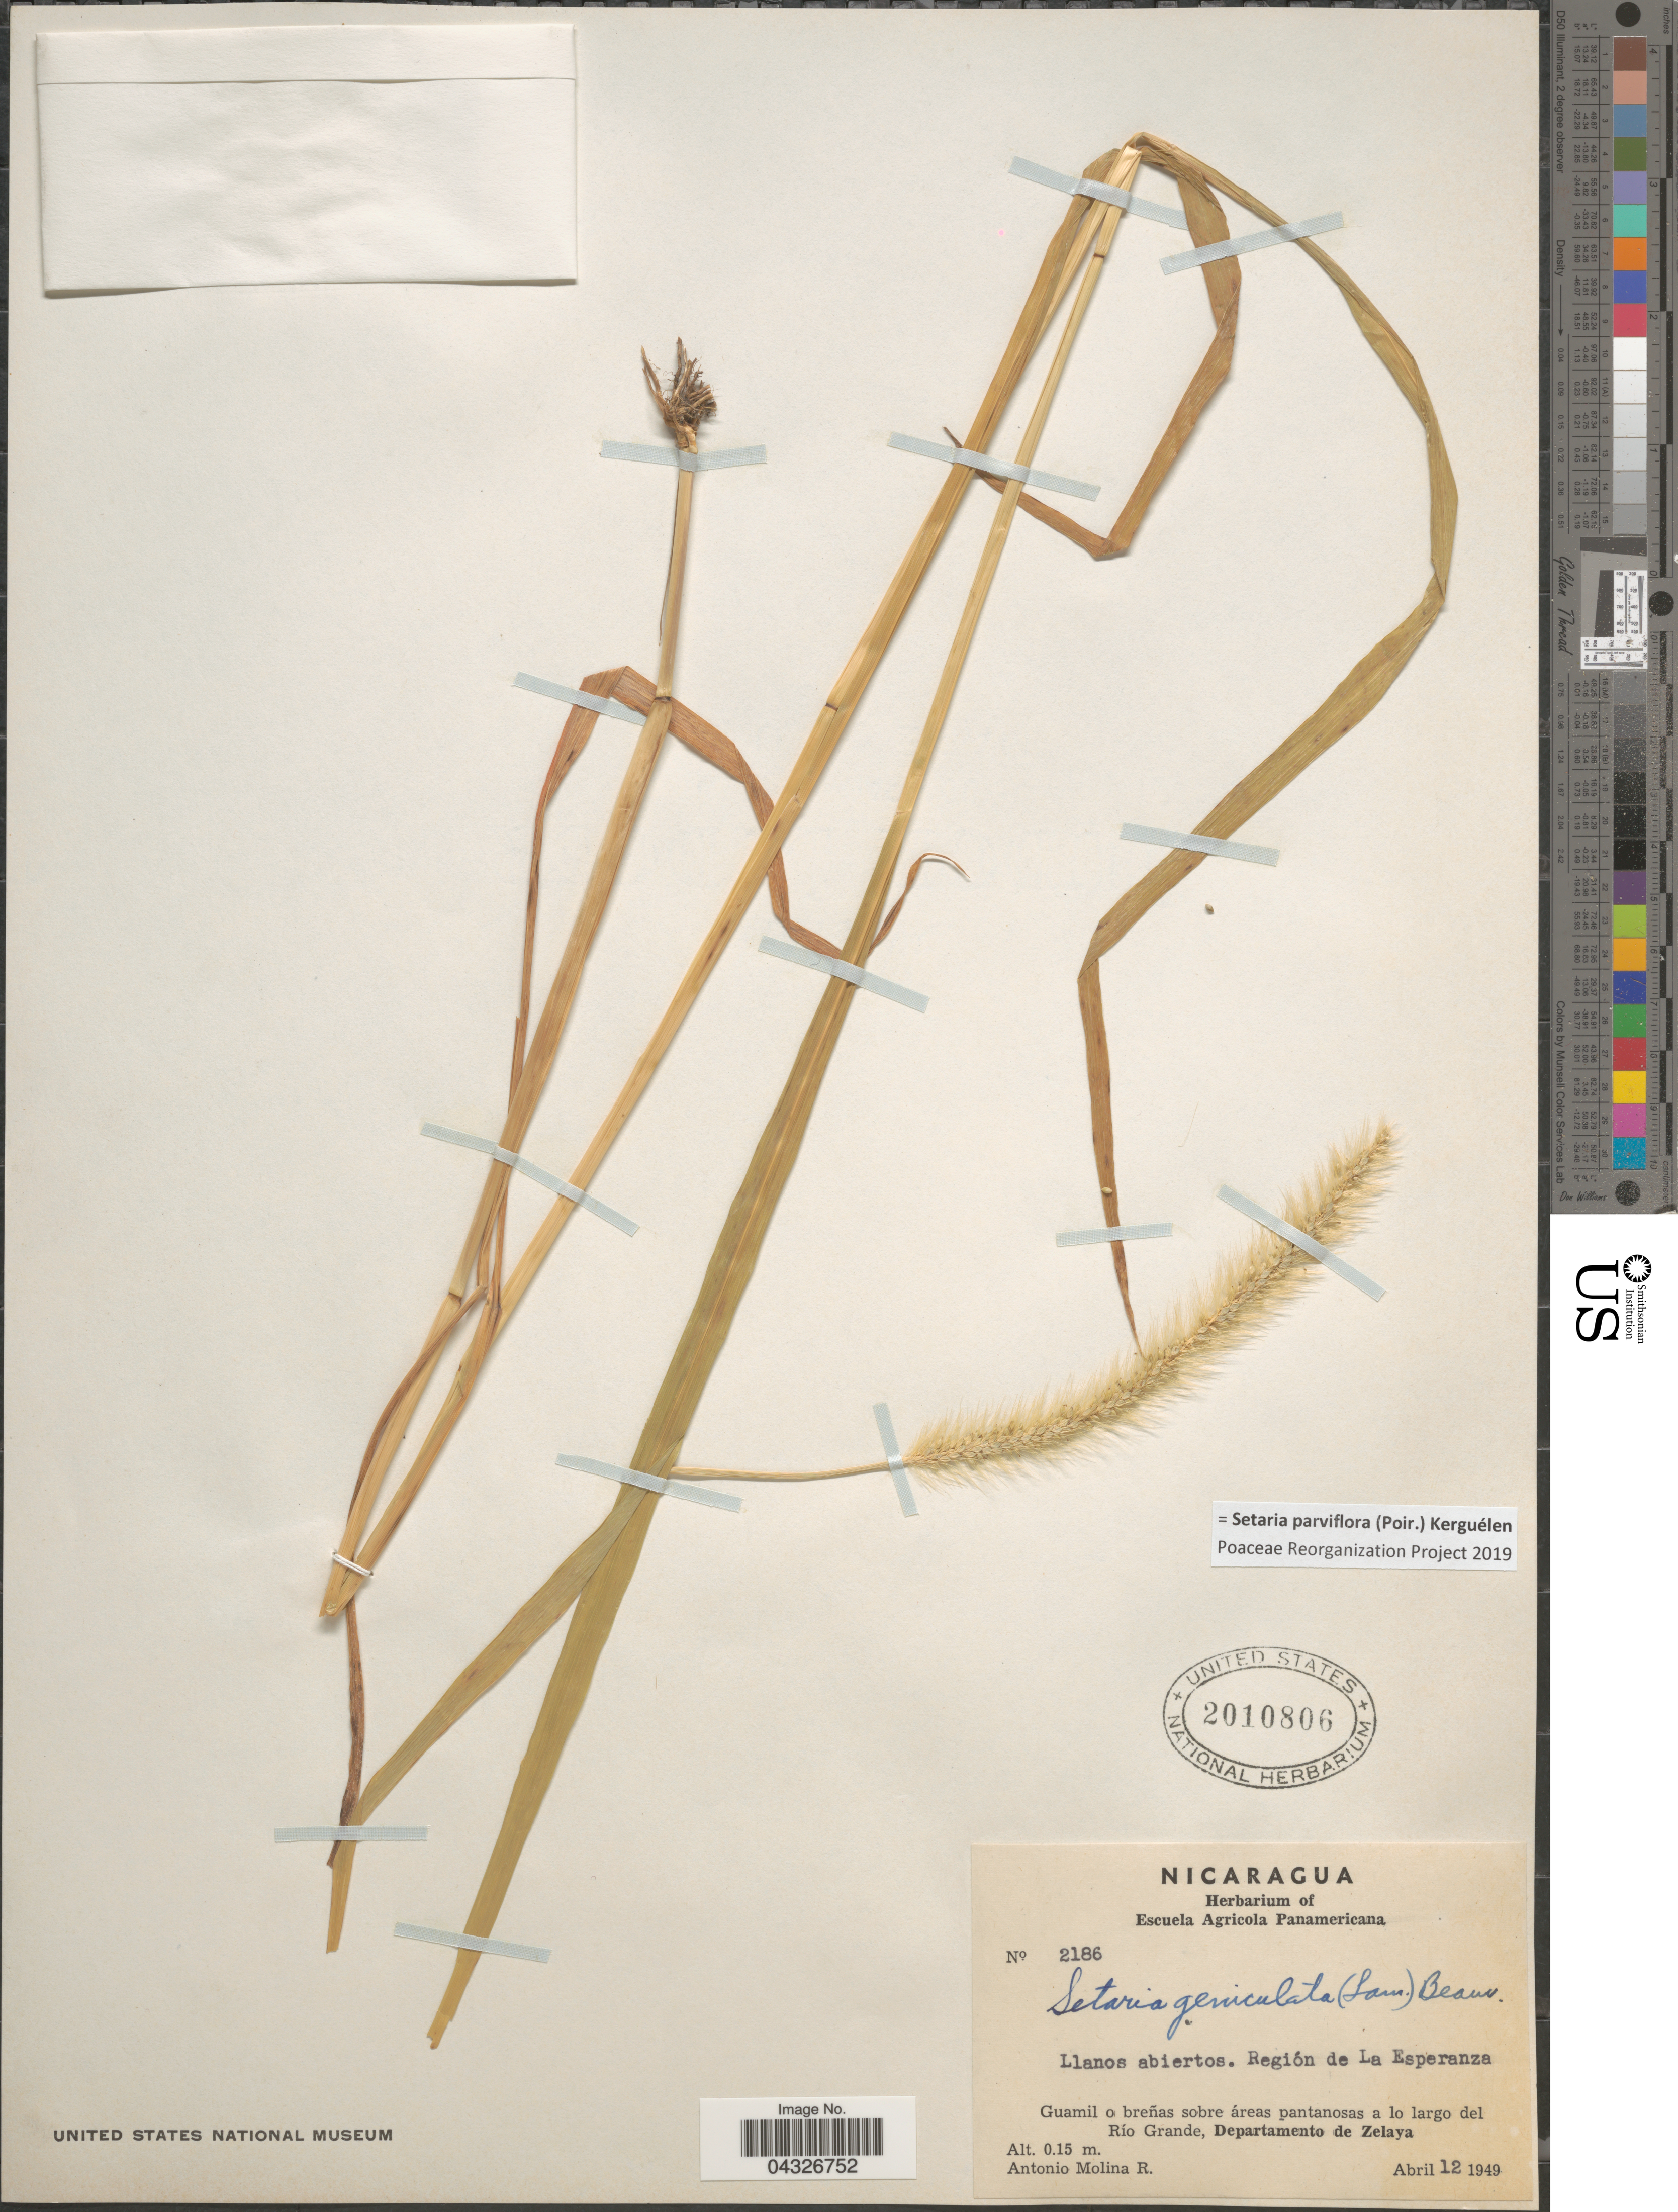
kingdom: Plantae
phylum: Tracheophyta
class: Liliopsida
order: Poales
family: Poaceae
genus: Setaria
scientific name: Setaria parviflora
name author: (Poir.) Kerguélen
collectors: A. Molina R.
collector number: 2186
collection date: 1949-04-12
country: Nicaragua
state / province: Atlántico Sur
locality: Región de La Esperanza. Guamil o breñas sobre áreas pantanosas a lo largo del Río Grande, Departamento de Zelaya.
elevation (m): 0.15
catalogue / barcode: US 2010806